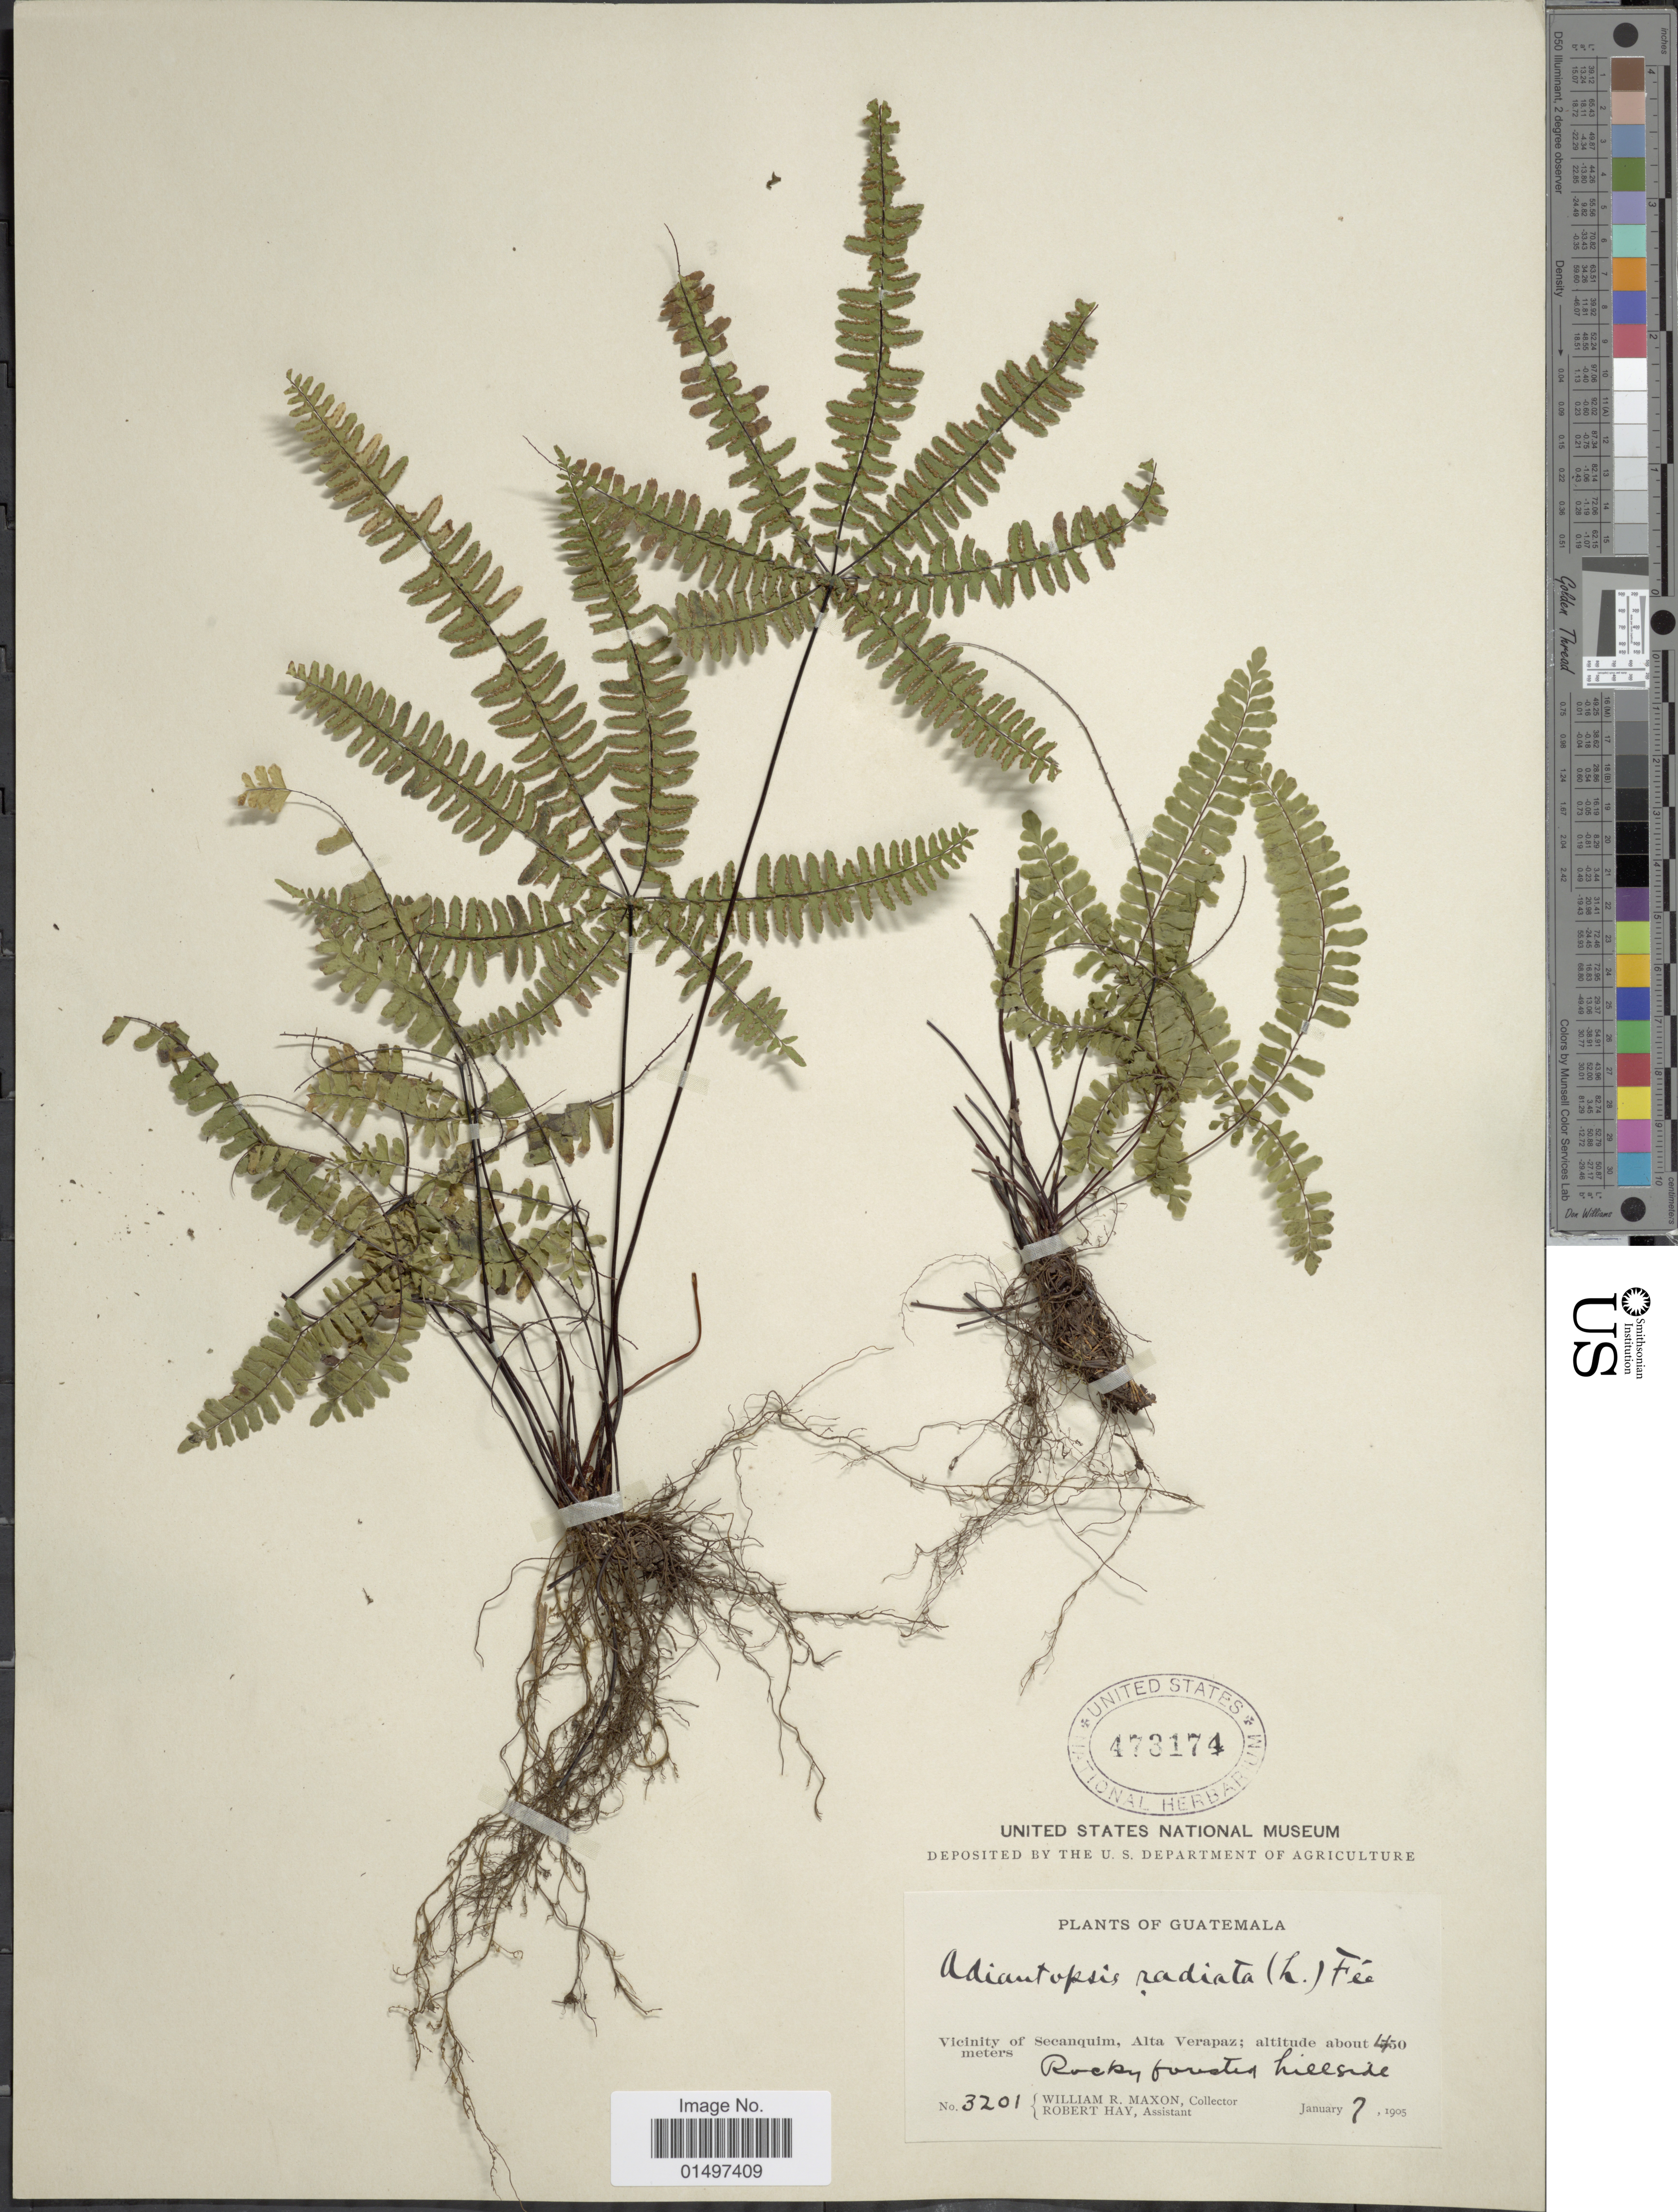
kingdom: Plantae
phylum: Tracheophyta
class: Polypodiopsida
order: Polypodiales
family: Pteridaceae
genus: Adiantopsis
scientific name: Adiantopsis radiata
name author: (L.) Fée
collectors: W. R. Maxon & R. H. Hay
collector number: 3201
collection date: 1905-01-07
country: Guatemala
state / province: Alta Verapaz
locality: Vicinity of Secanquim, Alta Verapaz.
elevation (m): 450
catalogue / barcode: US 473174